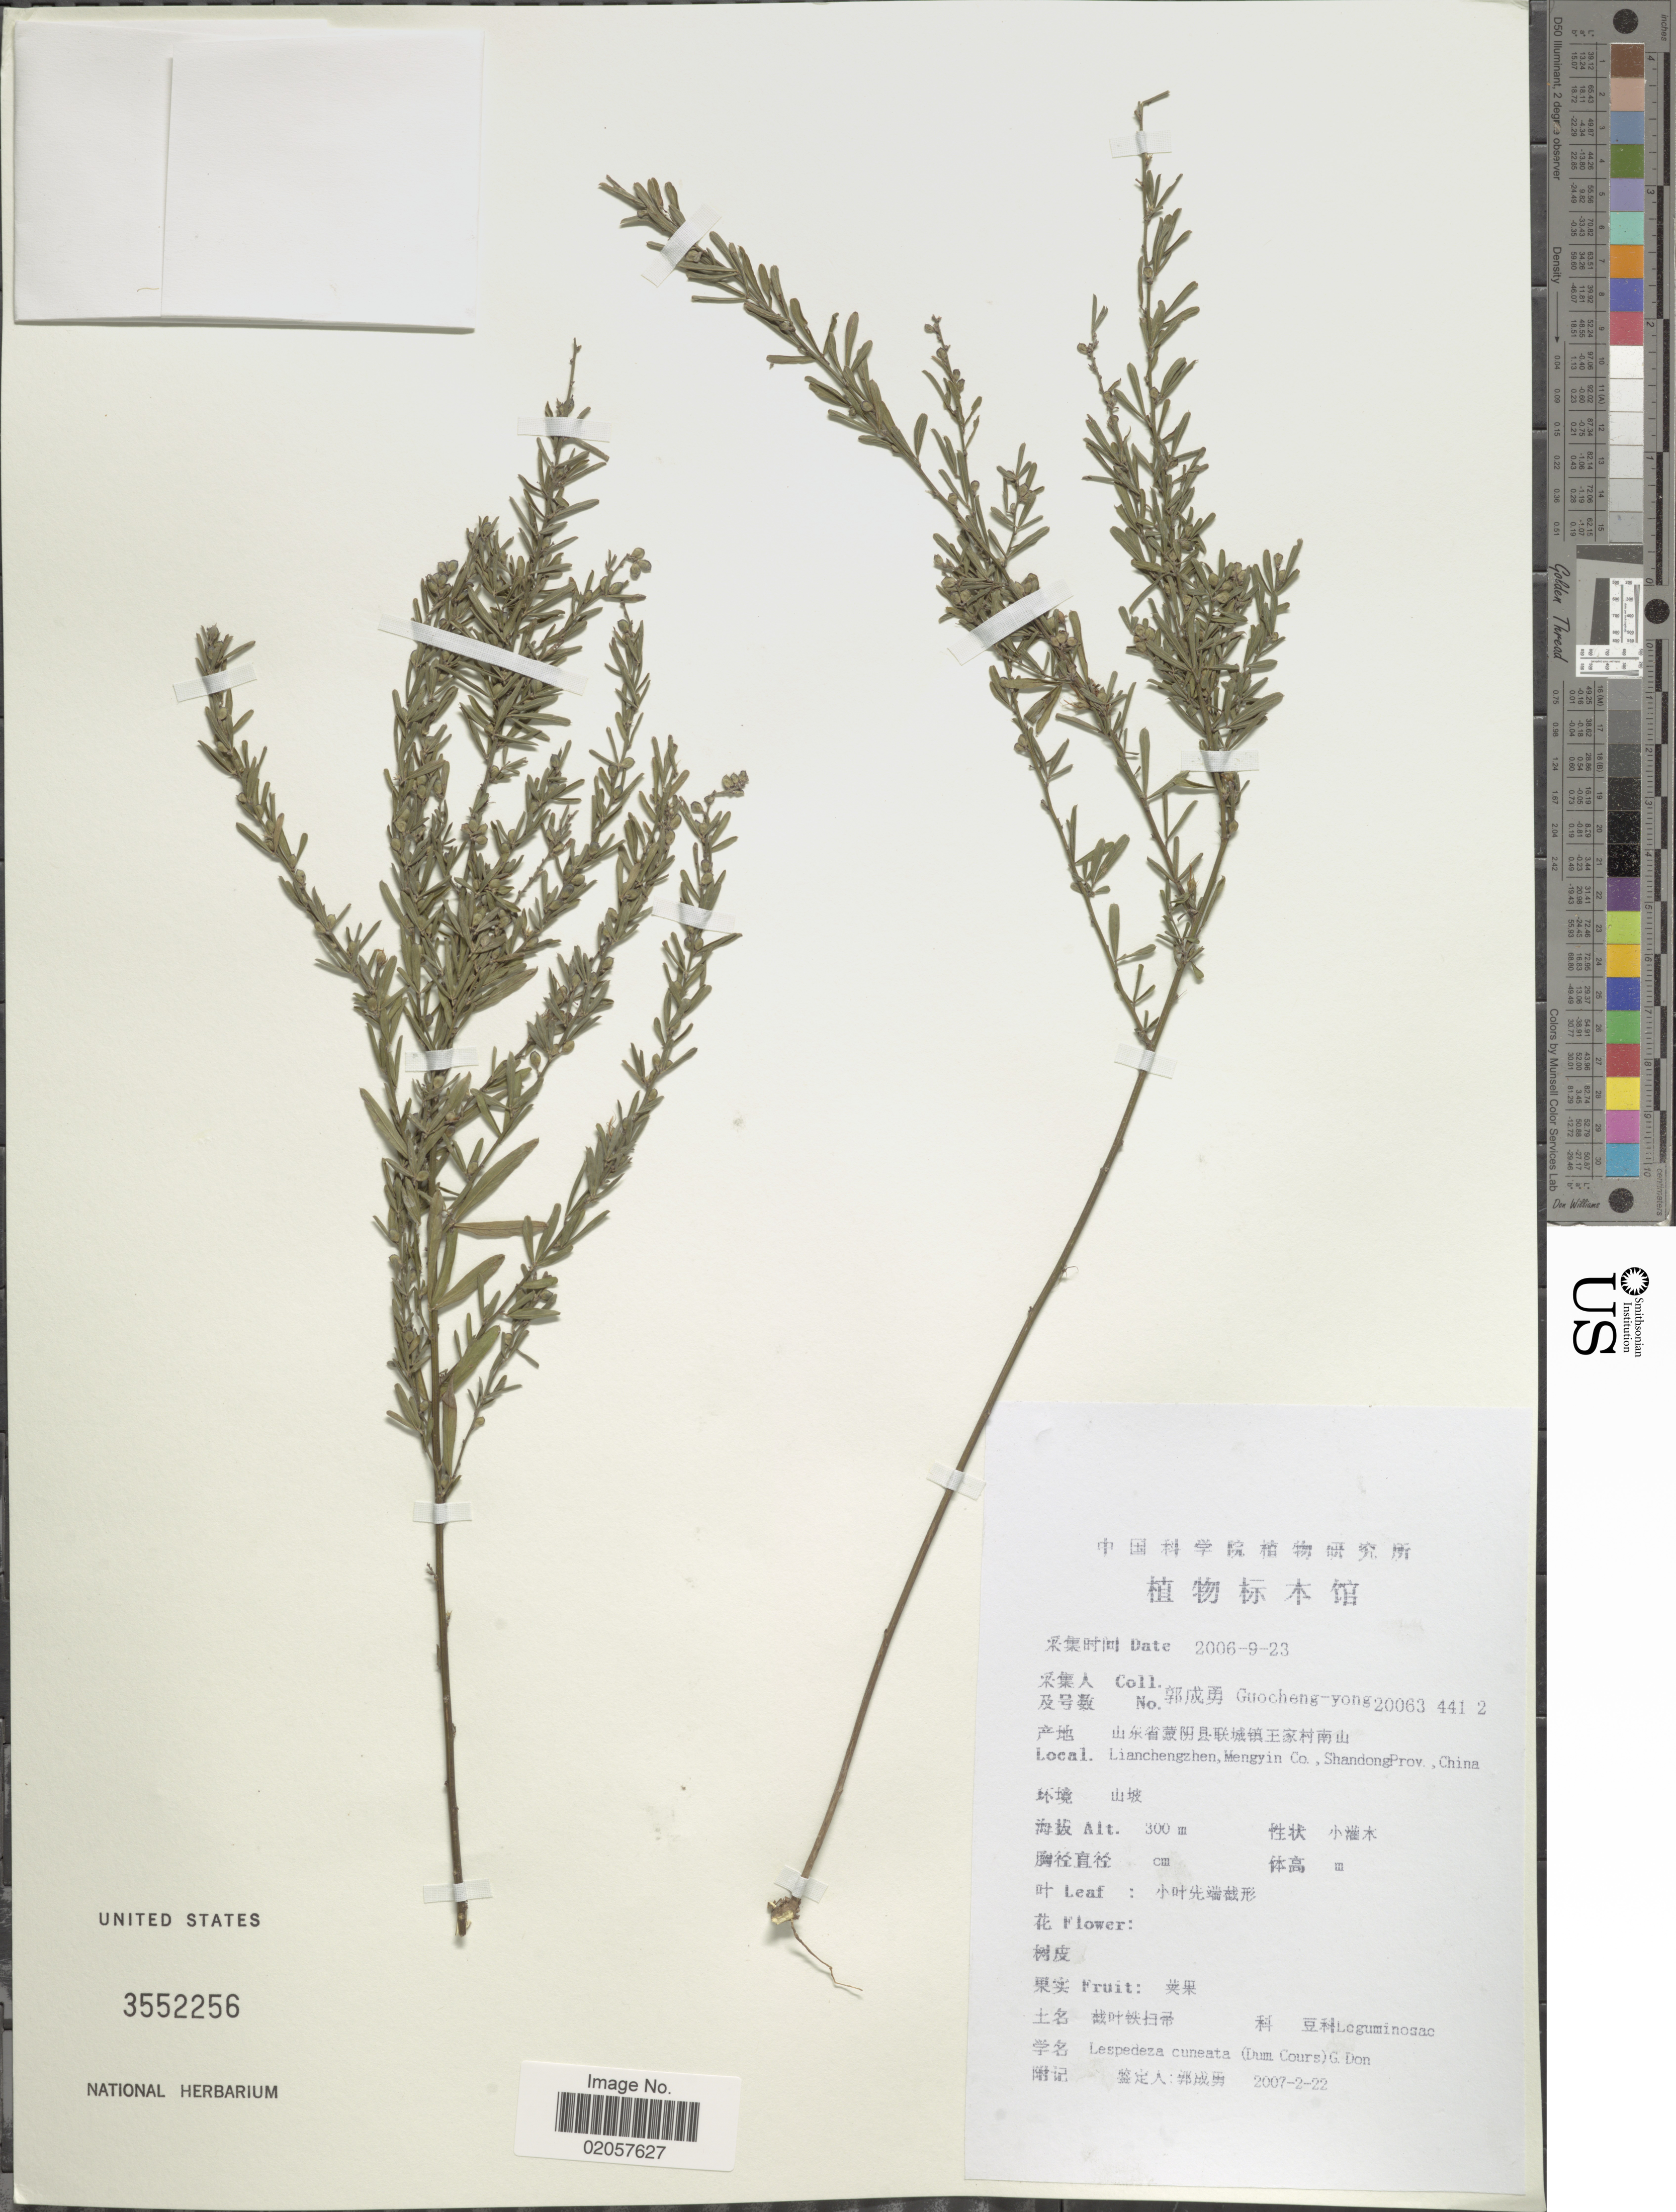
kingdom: Plantae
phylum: Tracheophyta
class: Magnoliopsida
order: Fabales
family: Fabaceae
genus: Lespedeza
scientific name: Lespedeza cuneata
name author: (Dum. Cours.) G. Don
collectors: Guo cheng-yong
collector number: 200634412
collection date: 2006-09-23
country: China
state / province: Shandong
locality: Lianchengzhen, Mengyin Co.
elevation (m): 300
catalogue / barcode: US 3552256